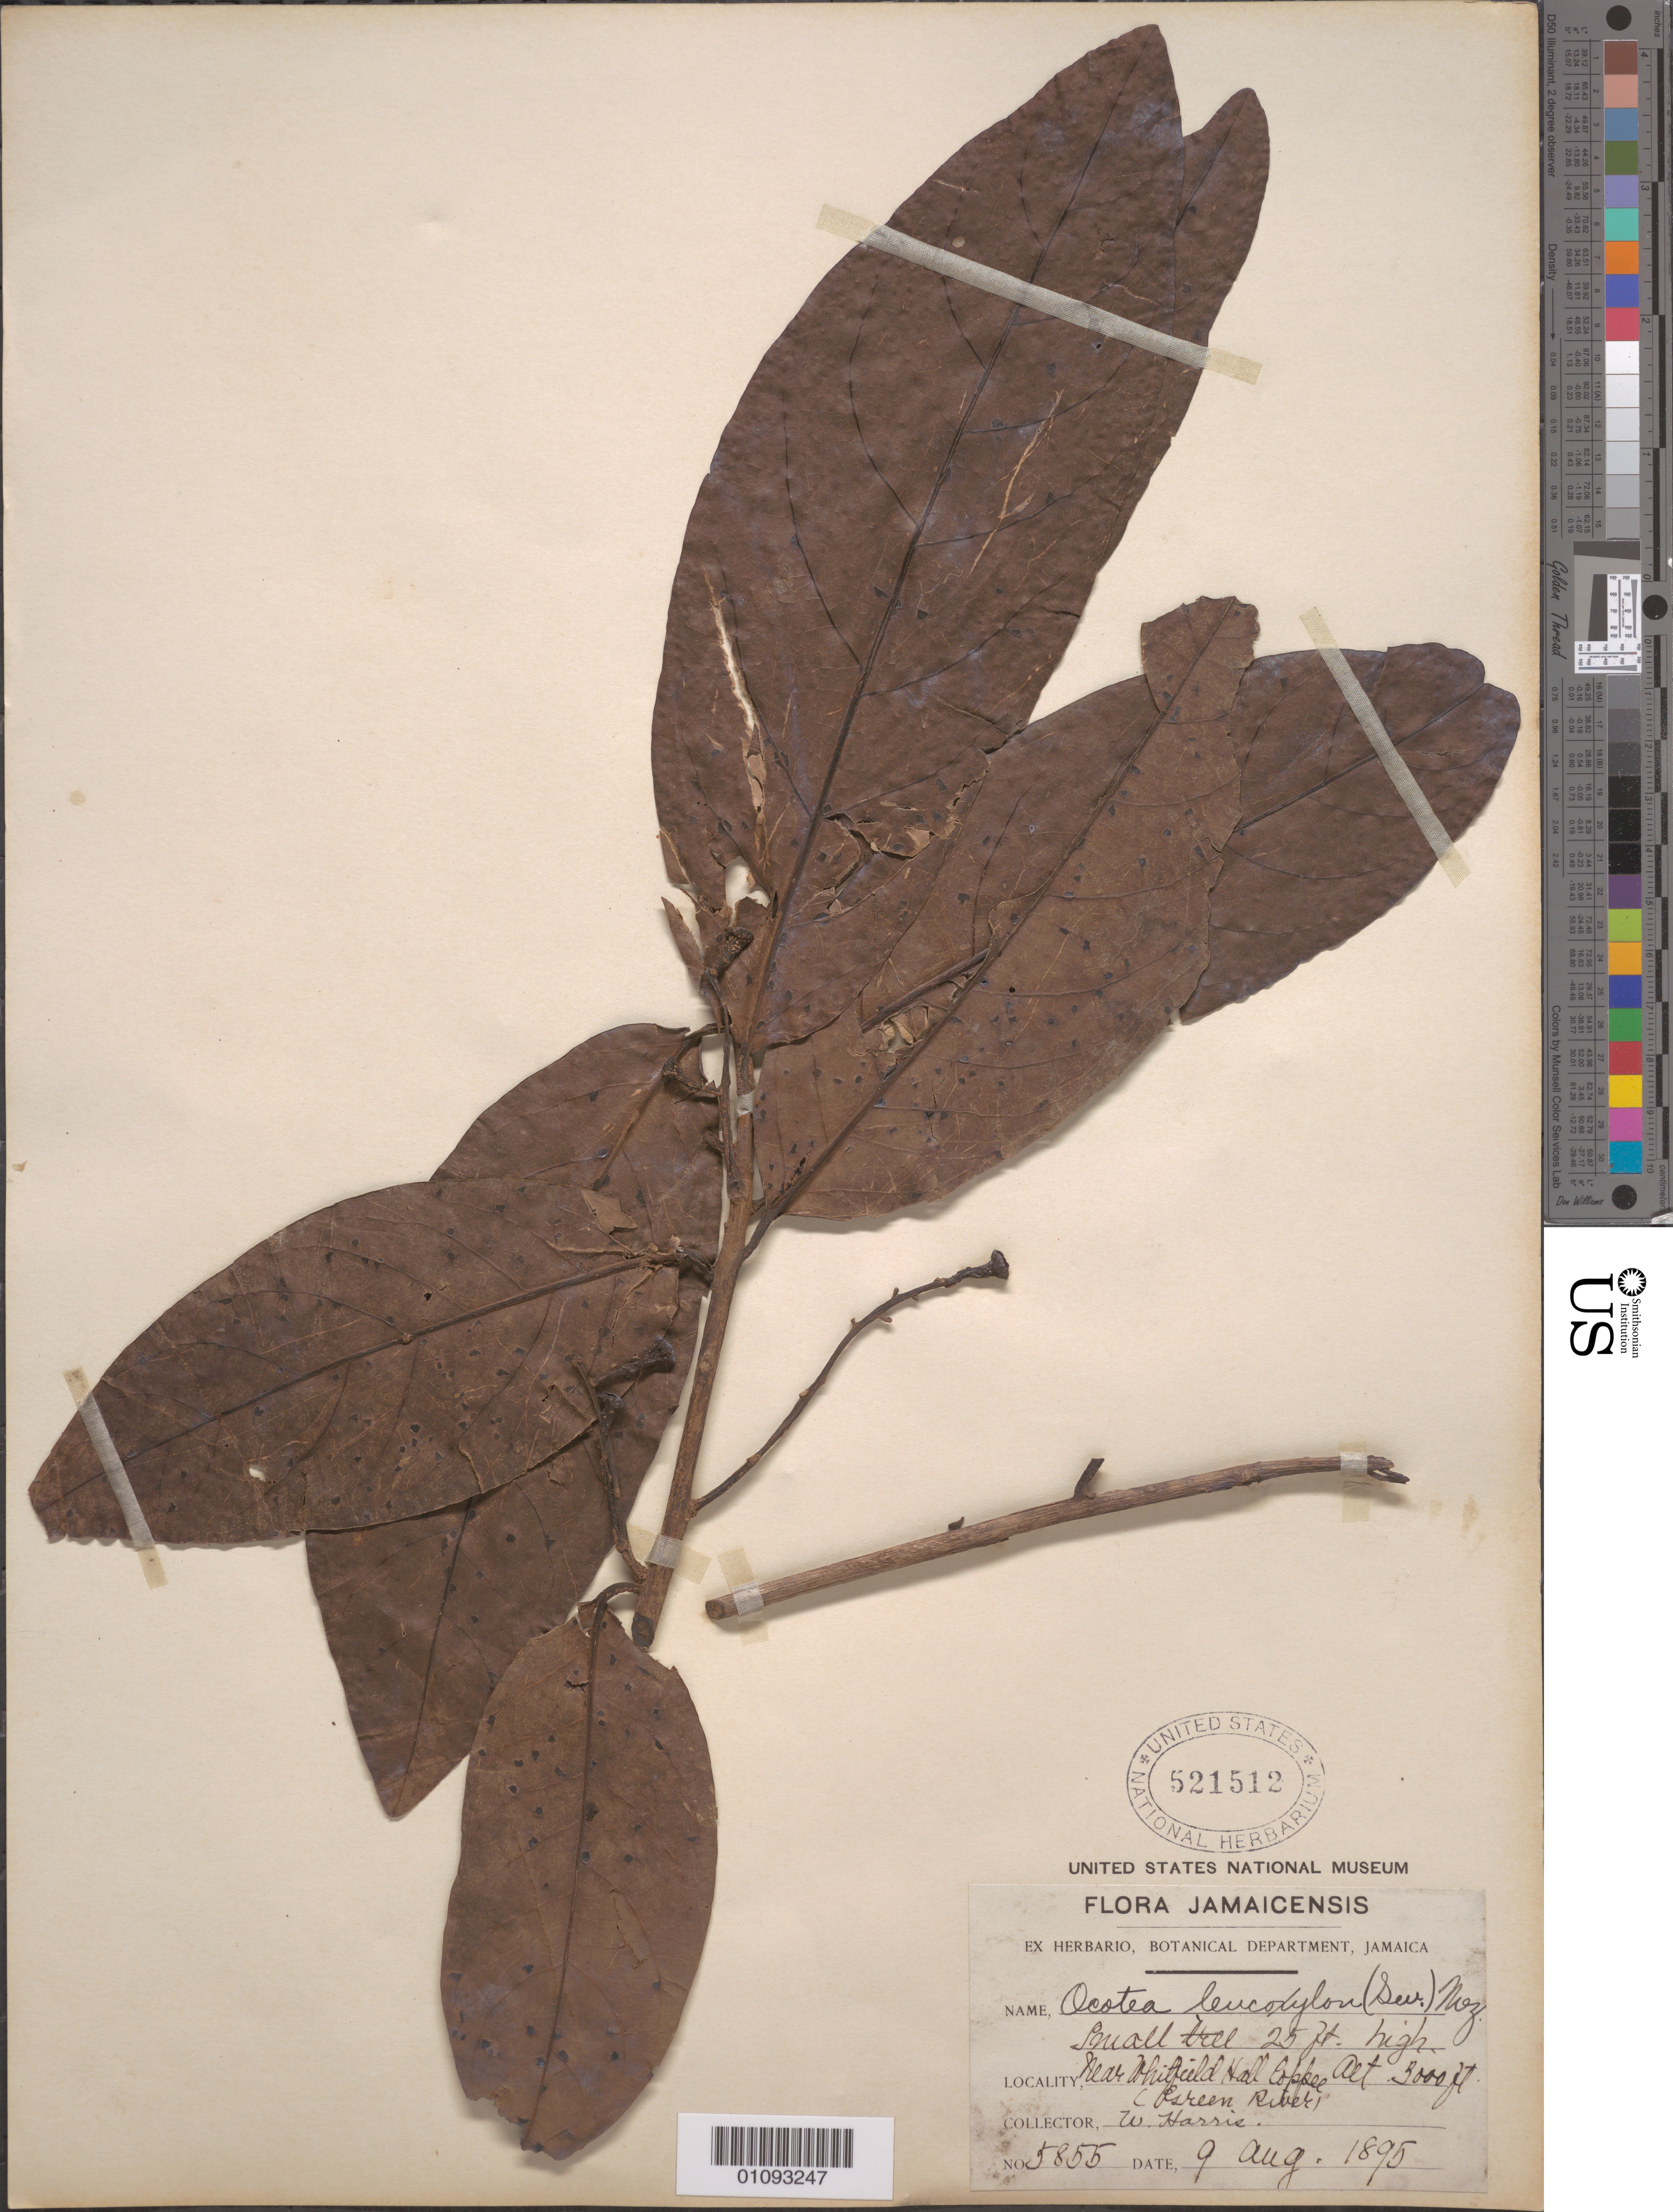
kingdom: Plantae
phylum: Tracheophyta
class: Magnoliopsida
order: Laurales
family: Lauraceae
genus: Ocotea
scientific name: Ocotea leucoxylon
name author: (Sw.) Laness.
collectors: W. Harris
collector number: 5855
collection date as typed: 09 Aug 1895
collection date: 1895-08-09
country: Jamaica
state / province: Saint Elizabeth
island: Jamaica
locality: Near Whitefield Hall.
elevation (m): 914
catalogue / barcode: US 521512